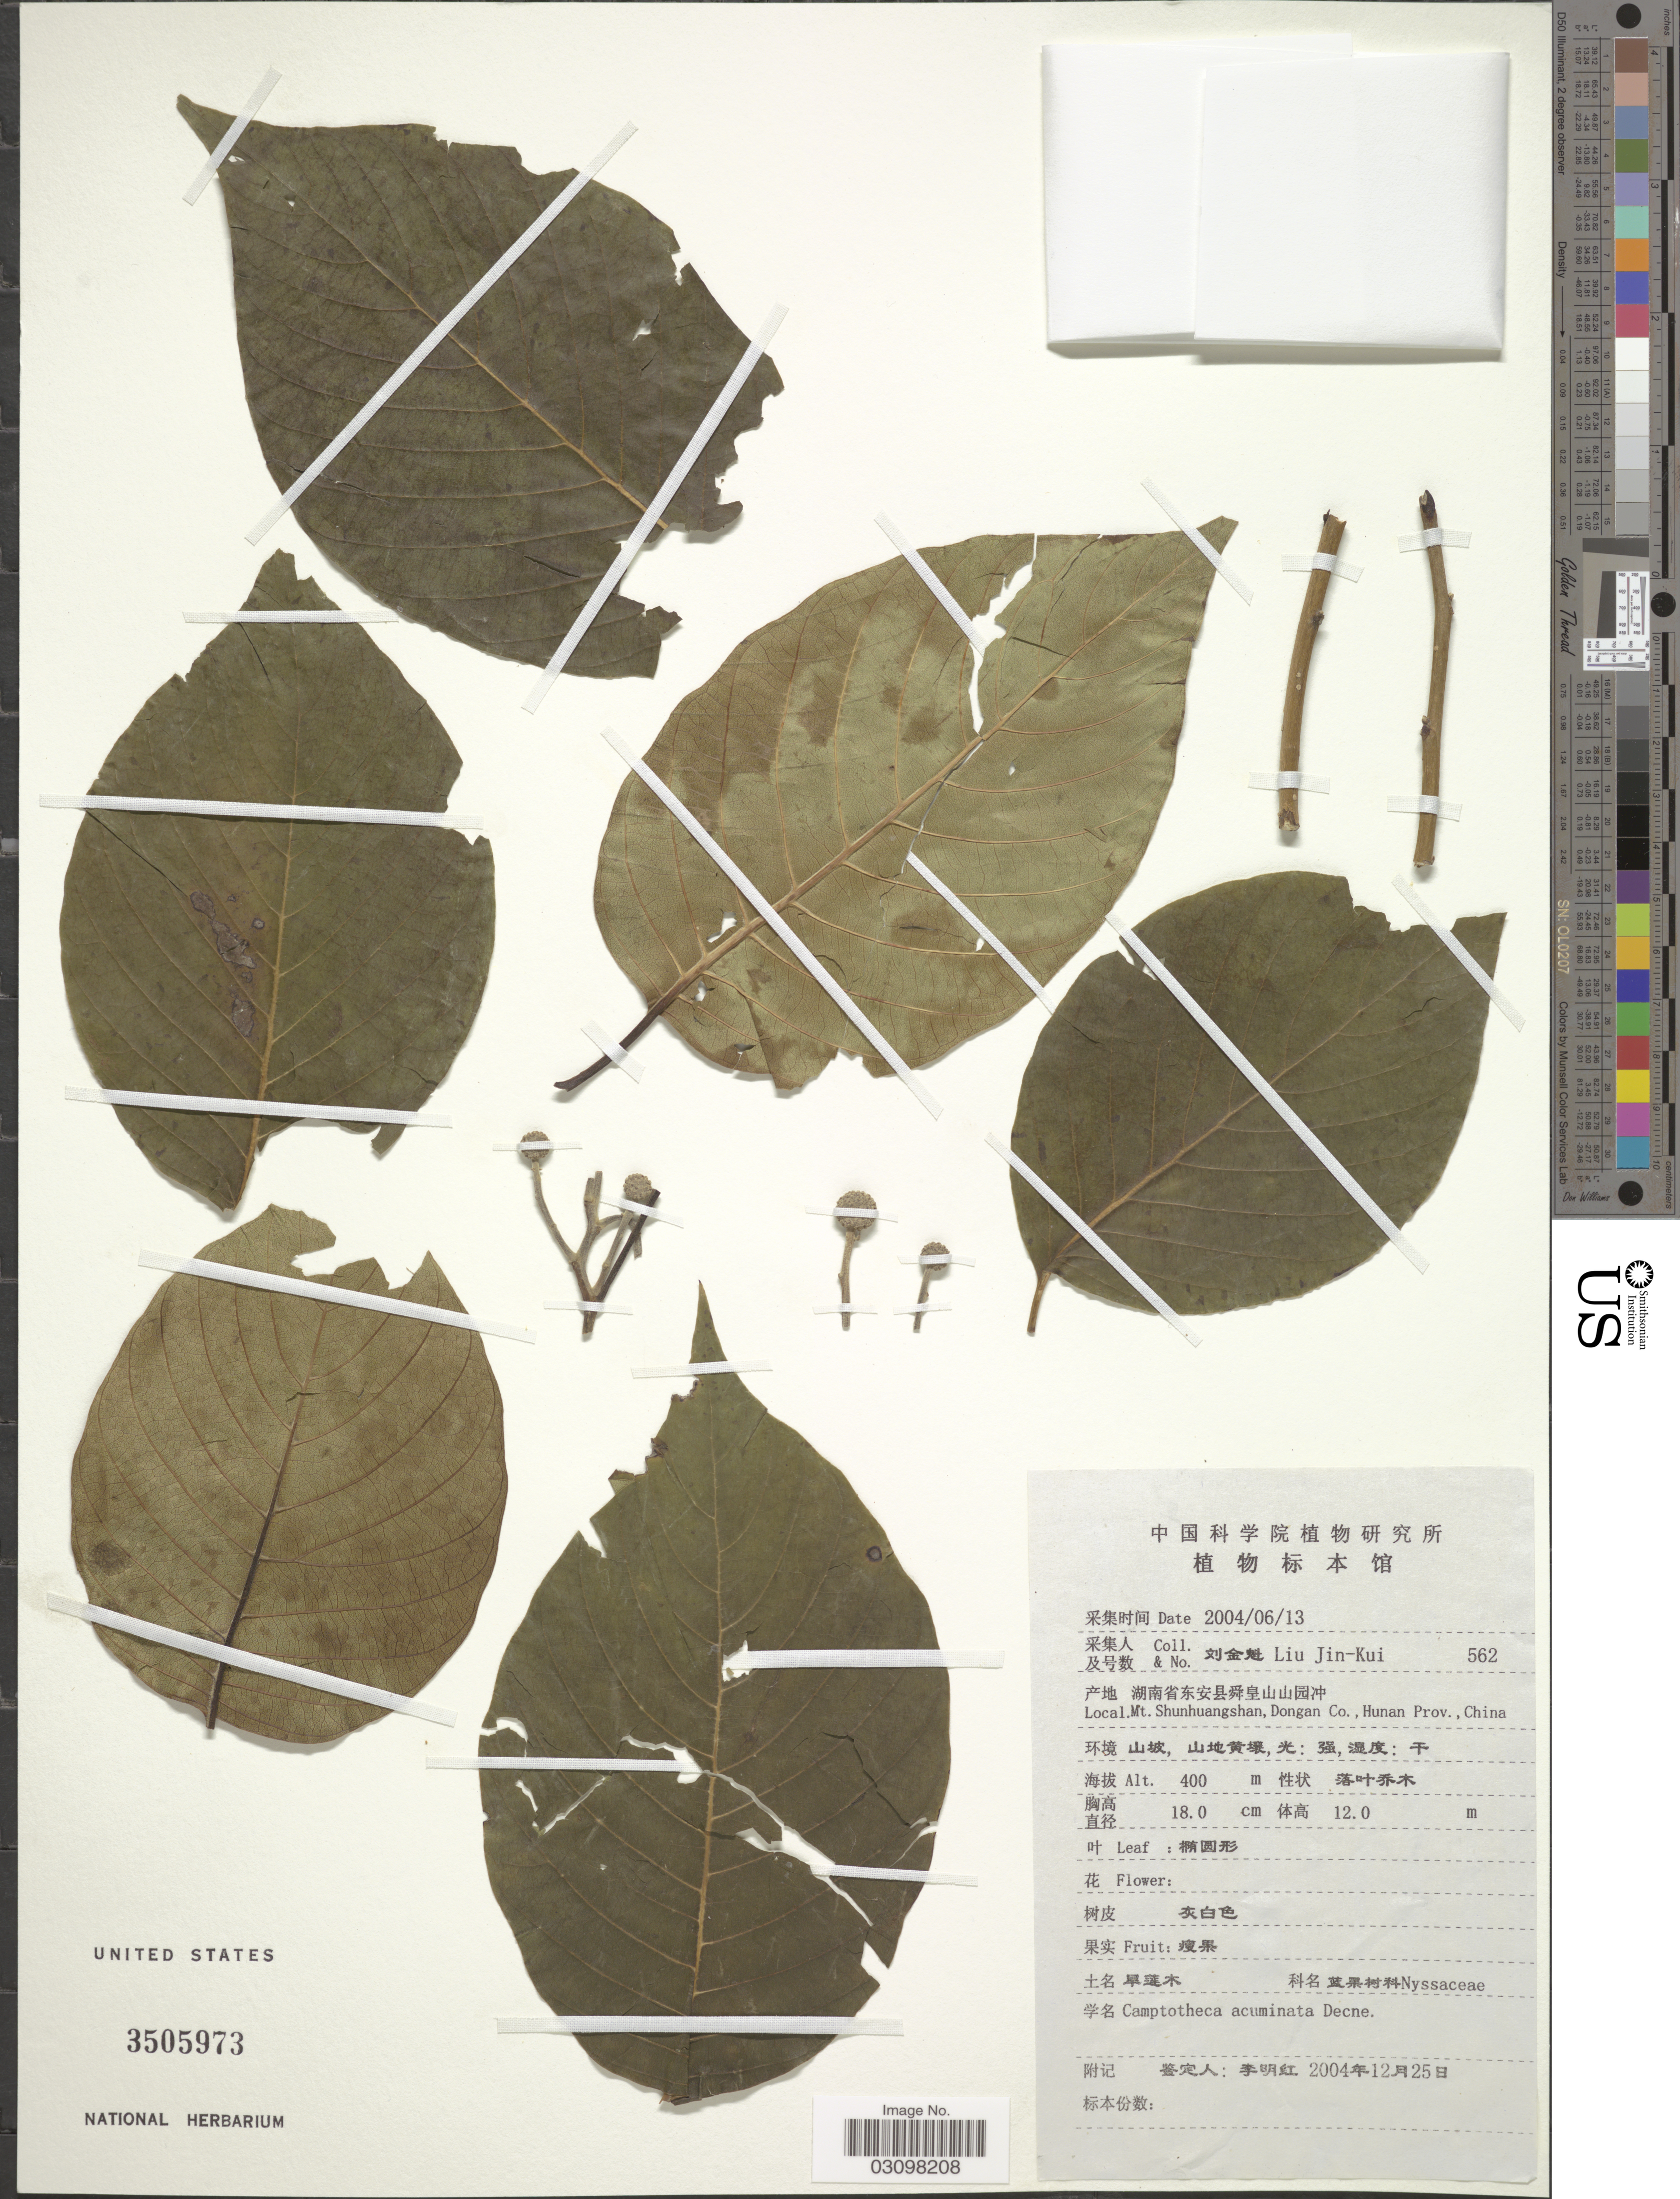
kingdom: Plantae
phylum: Tracheophyta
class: Magnoliopsida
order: Cornales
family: Nyssaceae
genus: Camptotheca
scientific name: Camptotheca acuminata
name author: Decne.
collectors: Liu Jin-Kui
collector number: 562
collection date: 2004-06-13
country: China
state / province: Hunan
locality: Mt. Shunhuangshan, Dongan Co.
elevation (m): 400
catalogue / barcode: US 3505973